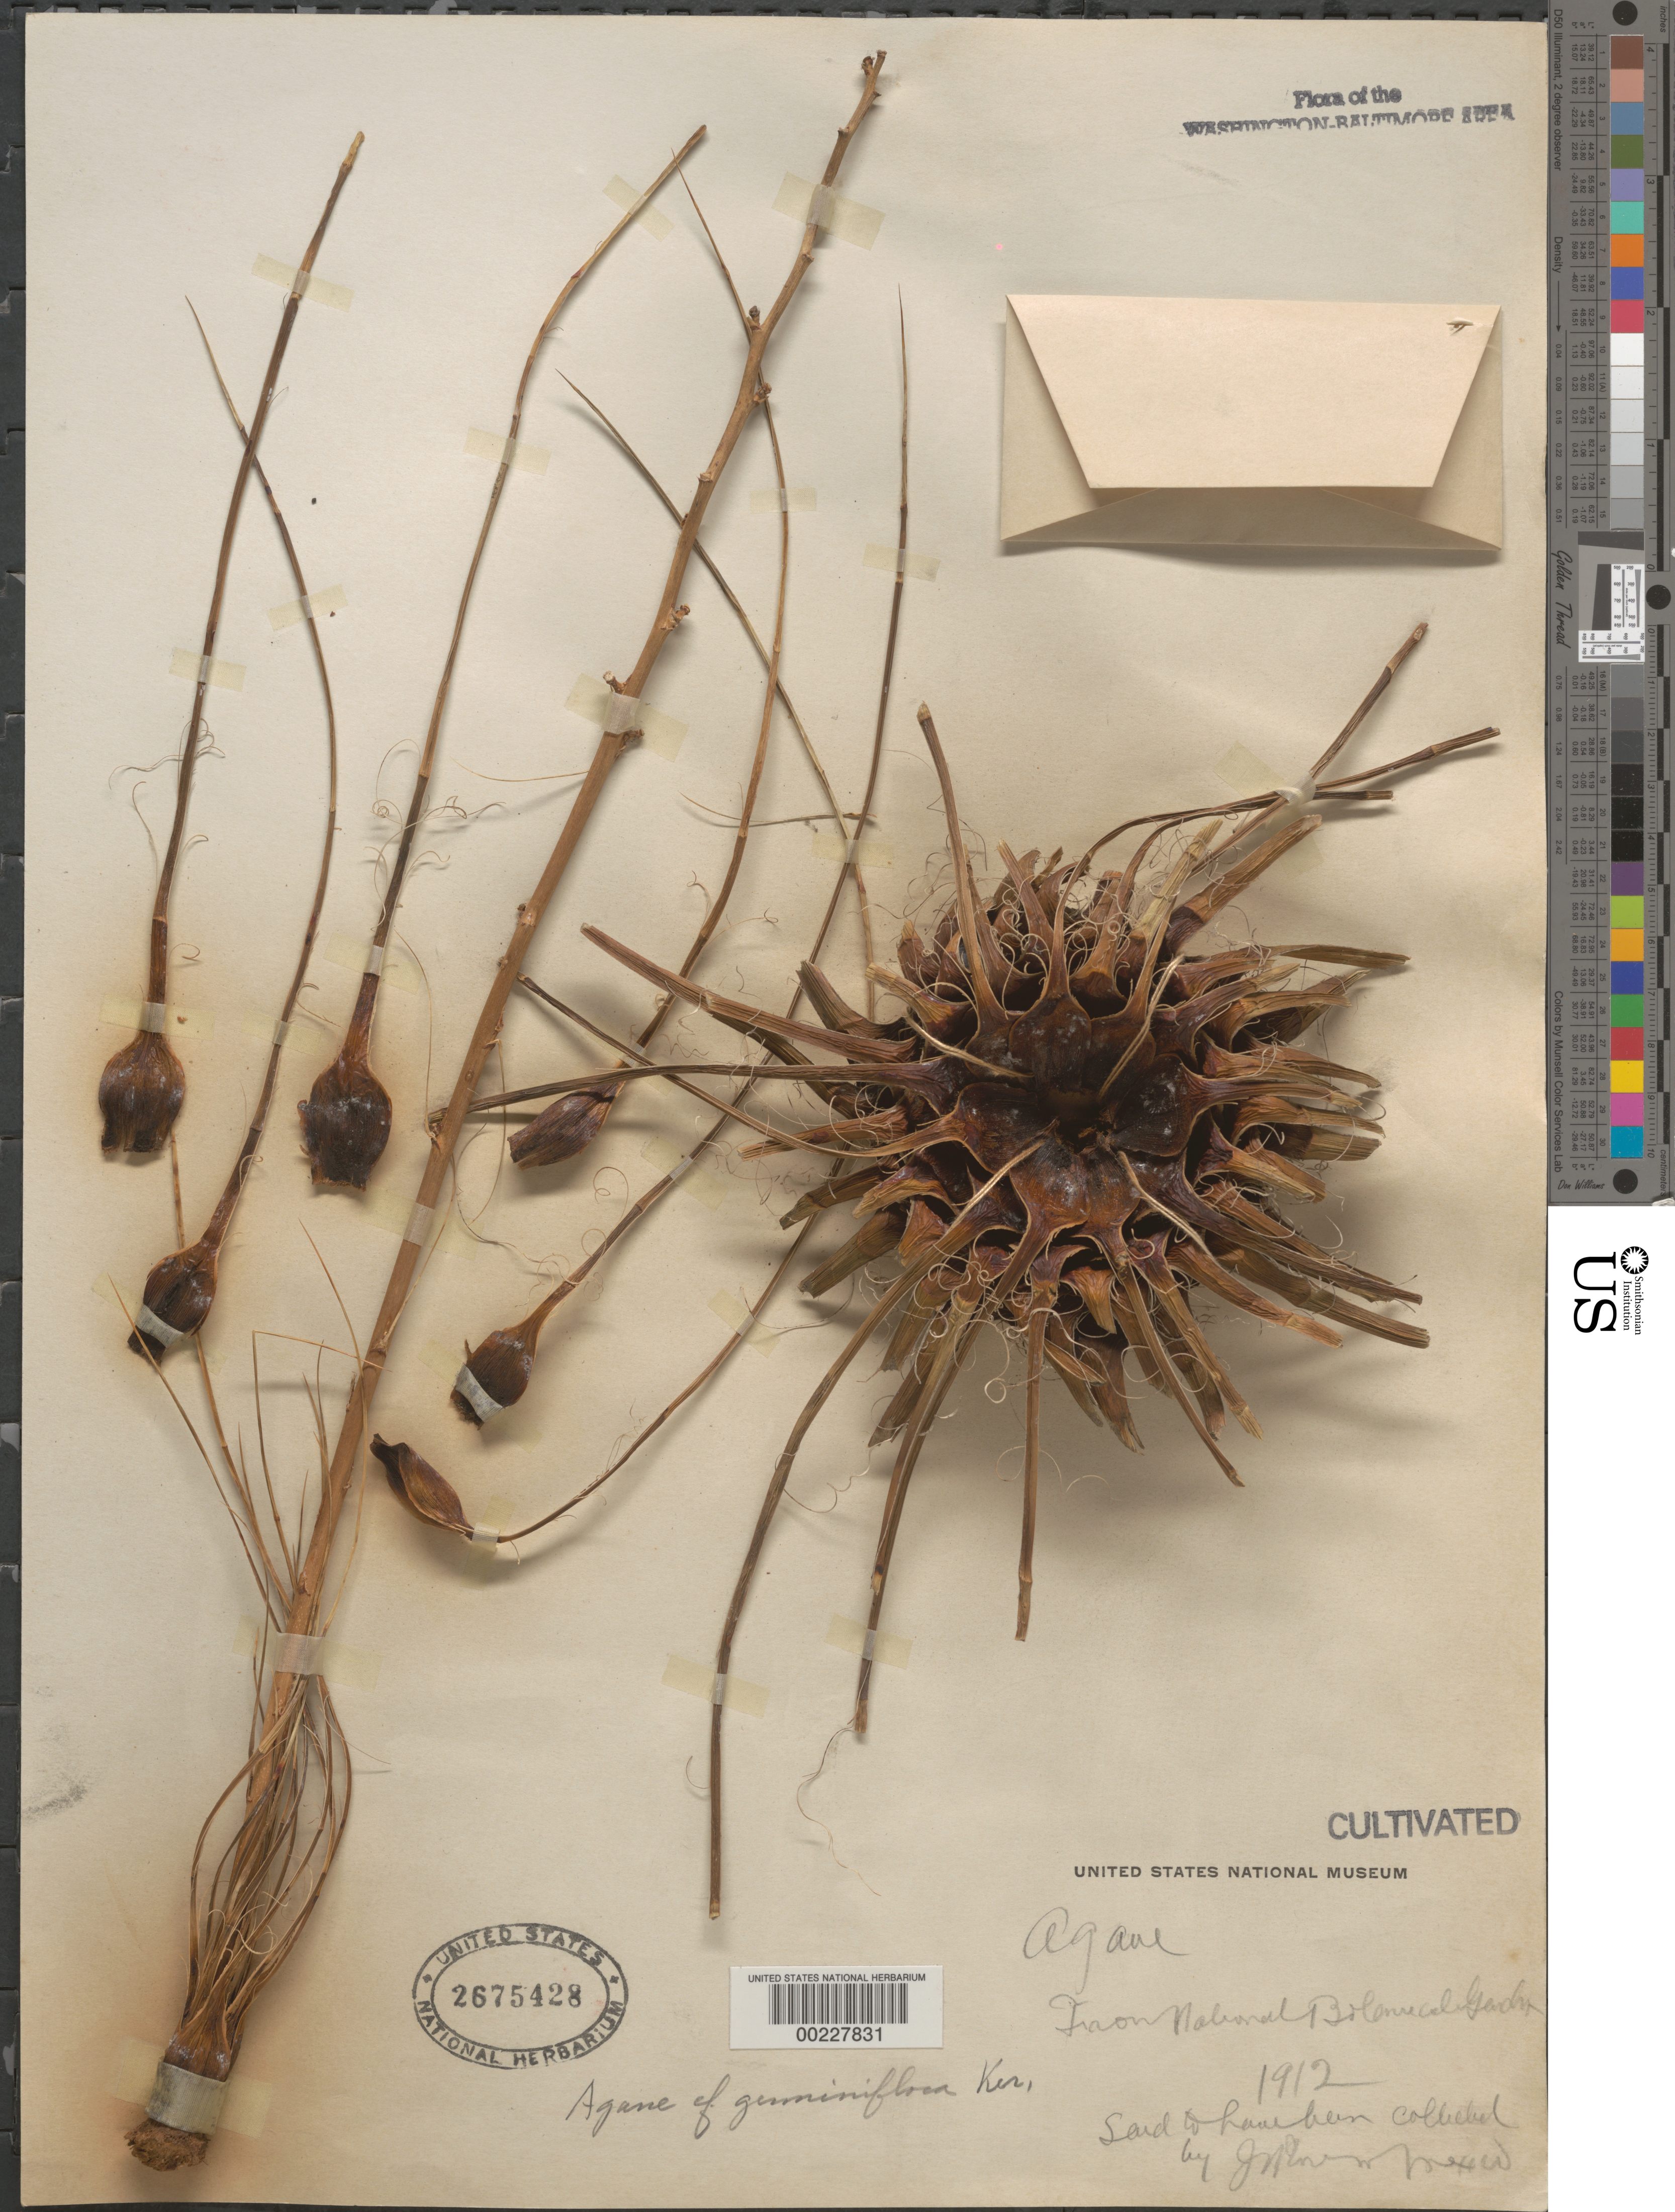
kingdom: Plantae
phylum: Tracheophyta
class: Liliopsida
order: Asparagales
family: Asparagaceae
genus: Agave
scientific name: Agave geminiflora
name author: Ker Gawl.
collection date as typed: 1912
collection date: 1912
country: United States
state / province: District of Columbia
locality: Botanical gardens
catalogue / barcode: US 2675428